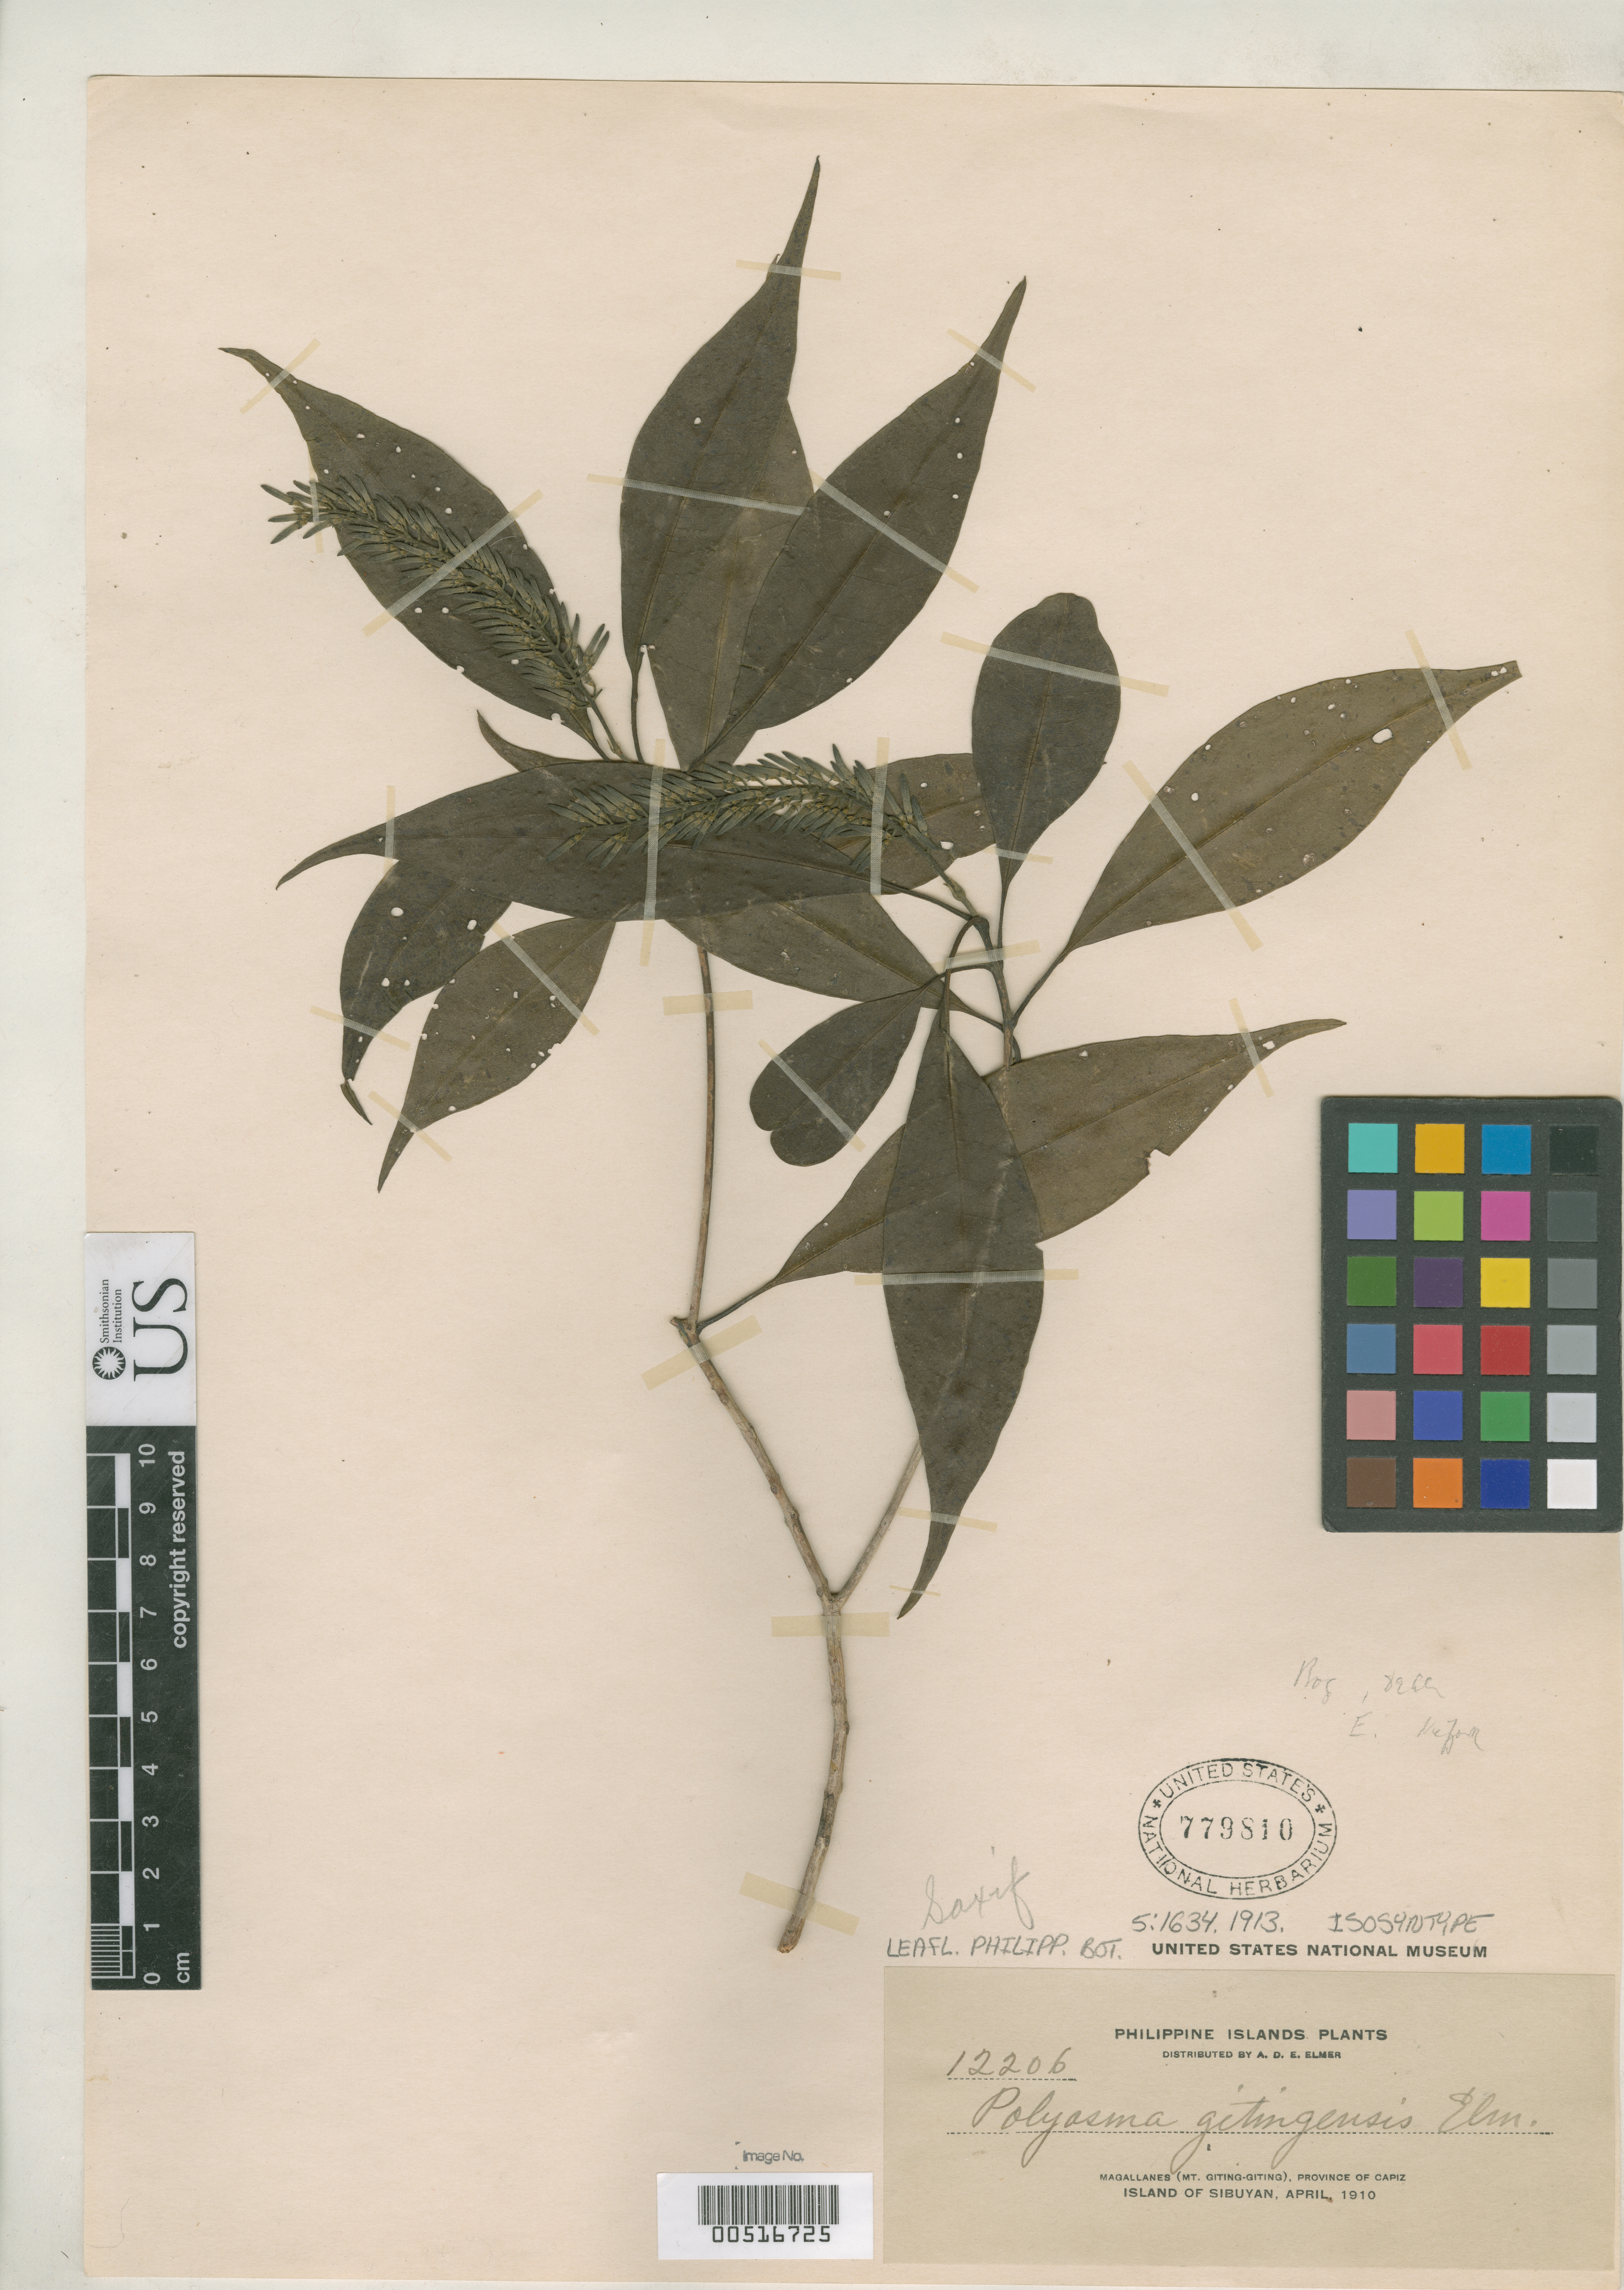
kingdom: Plantae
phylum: Tracheophyta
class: Magnoliopsida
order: Escalloniales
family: Escalloniaceae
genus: Polyosma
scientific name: Polyosma gitingensis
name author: Elmer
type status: Isosyntype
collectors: A. D. E. Elmer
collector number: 12206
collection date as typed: Apr 1910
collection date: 1910-04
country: Philippines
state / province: Mimaropa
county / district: Romblon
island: Sibuyan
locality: Magallanes (Mt. Giting-Giting), Province of Capiz, Island of Sibuyan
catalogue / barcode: US 779810